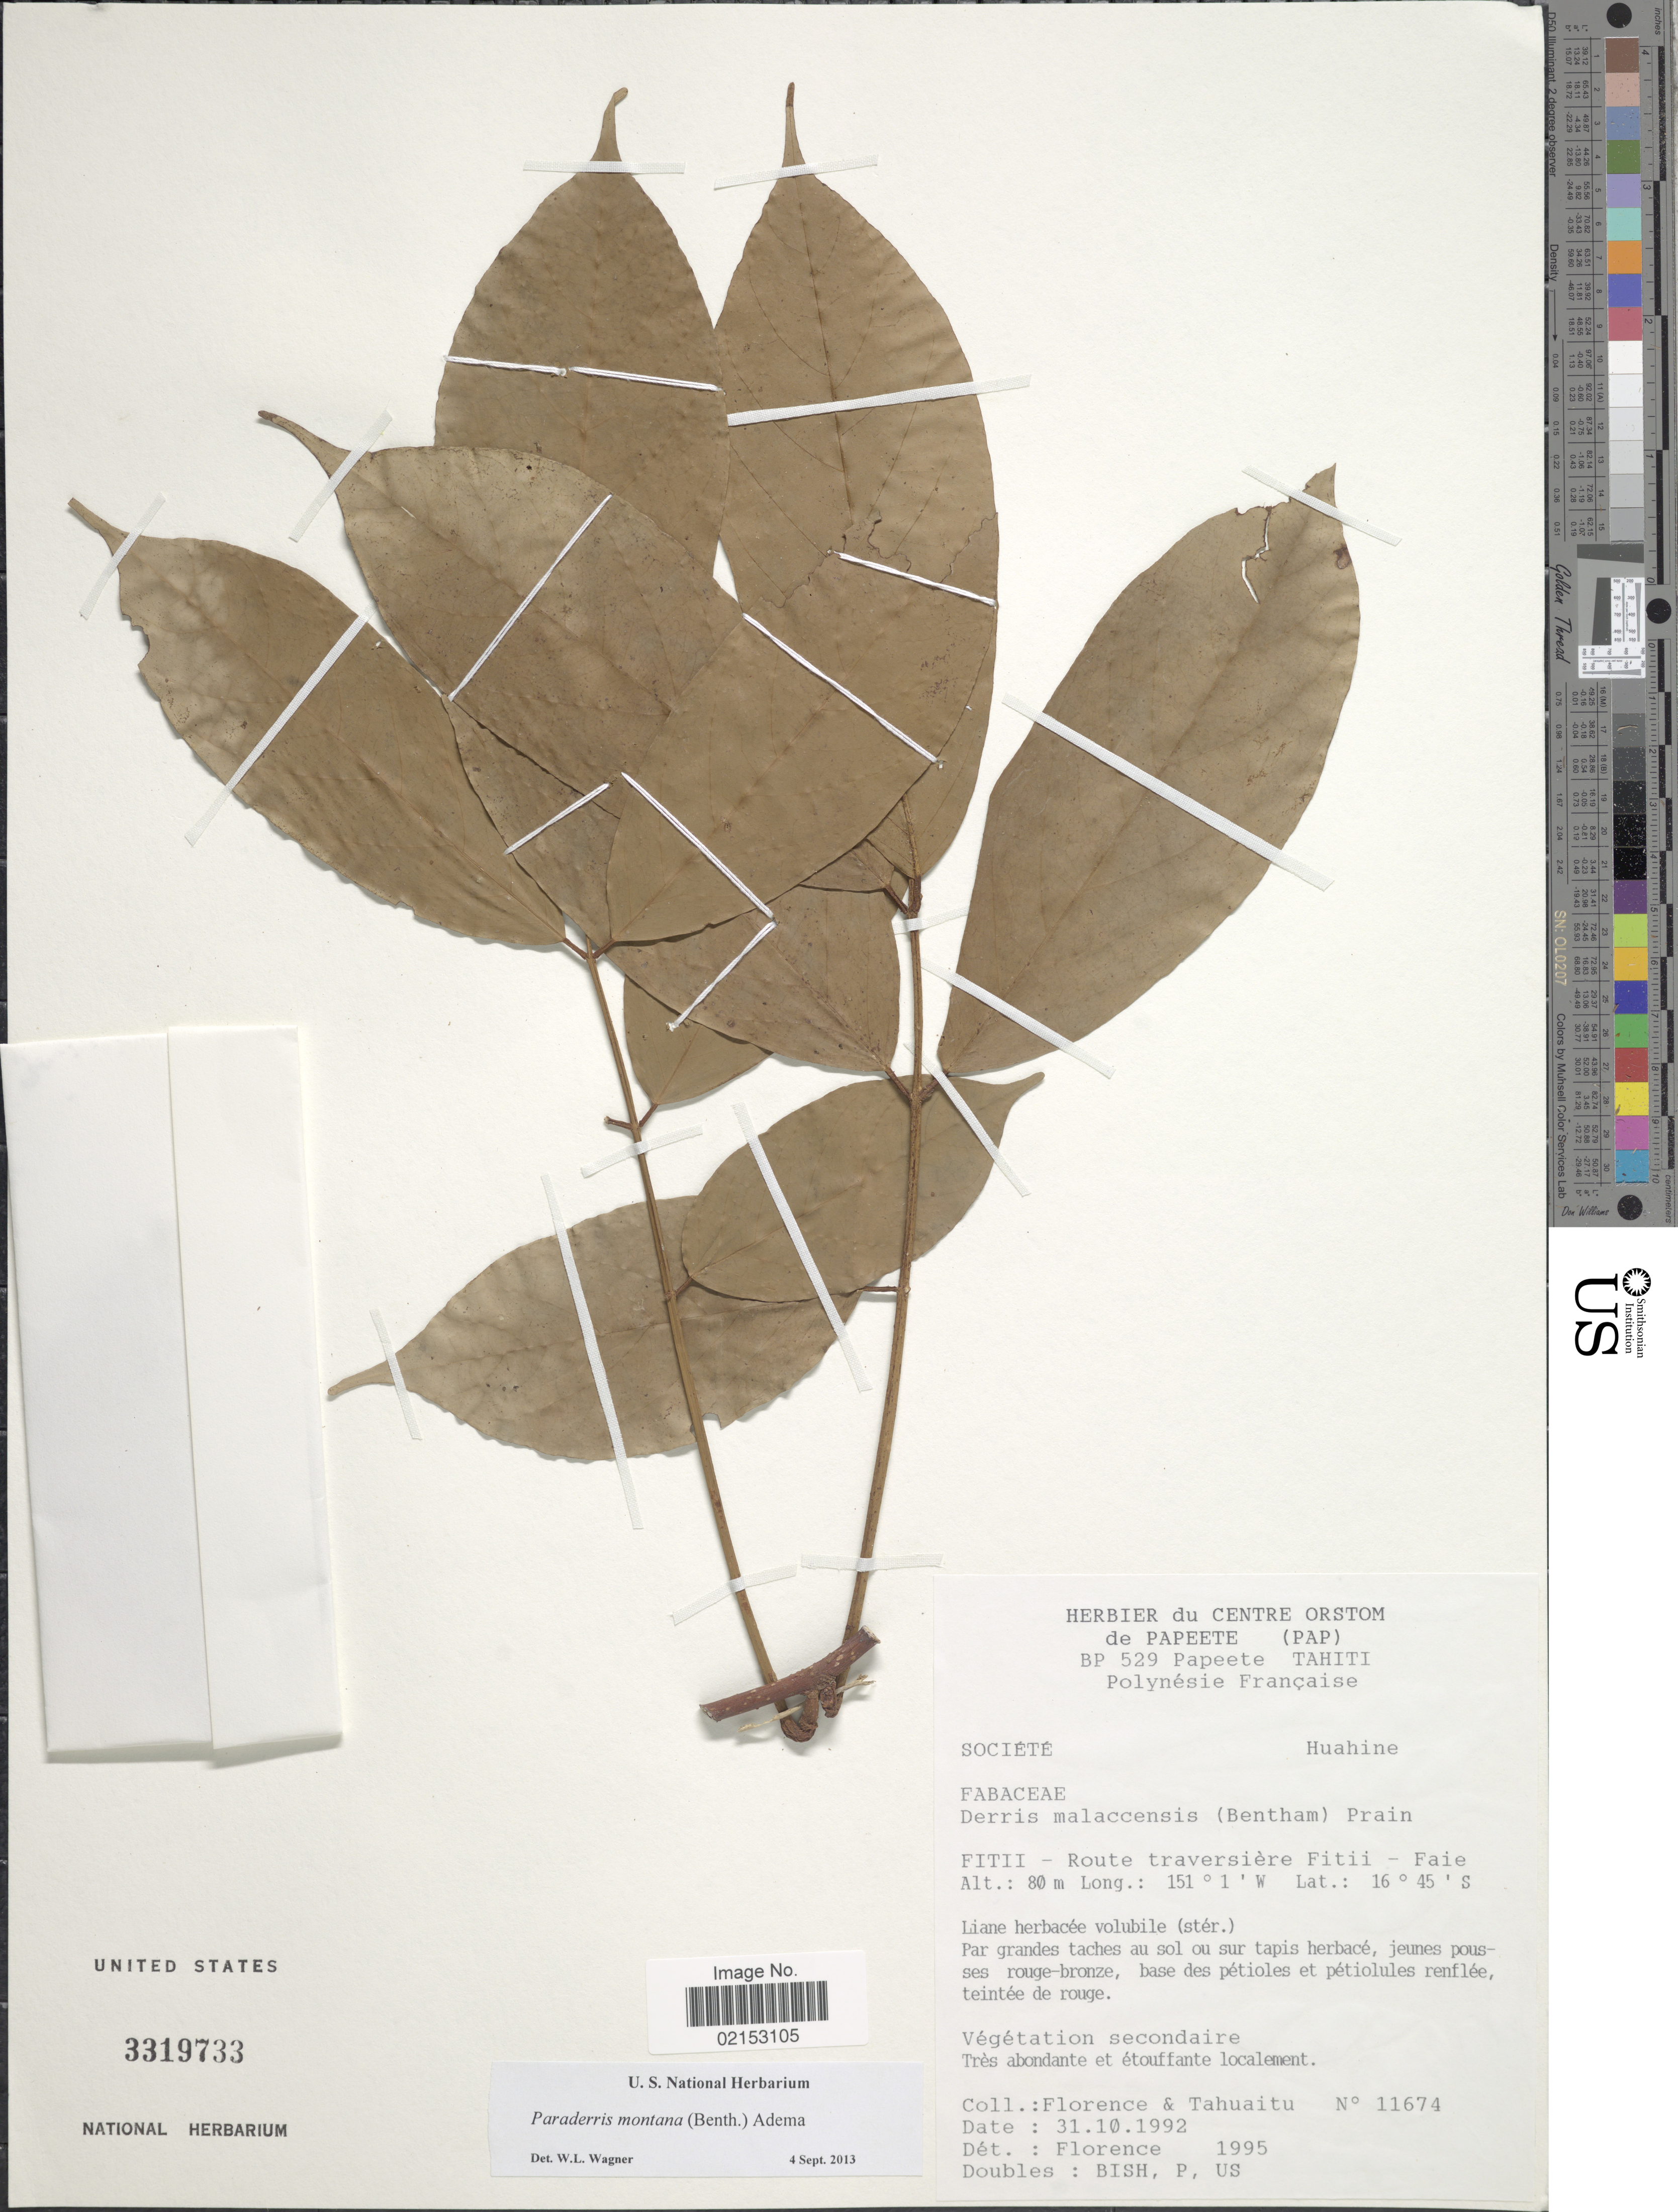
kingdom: Plantae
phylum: Tracheophyta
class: Magnoliopsida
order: Fabales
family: Fabaceae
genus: Derris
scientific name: Derris montana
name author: Benth.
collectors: -. Florence & -. Tahuaitu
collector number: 11674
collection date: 1992-10-31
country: French Polynesia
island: Huahine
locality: Societe, Huahine, Fitii-Route traversiere Fitii-Faie.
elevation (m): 80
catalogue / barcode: US 3319733